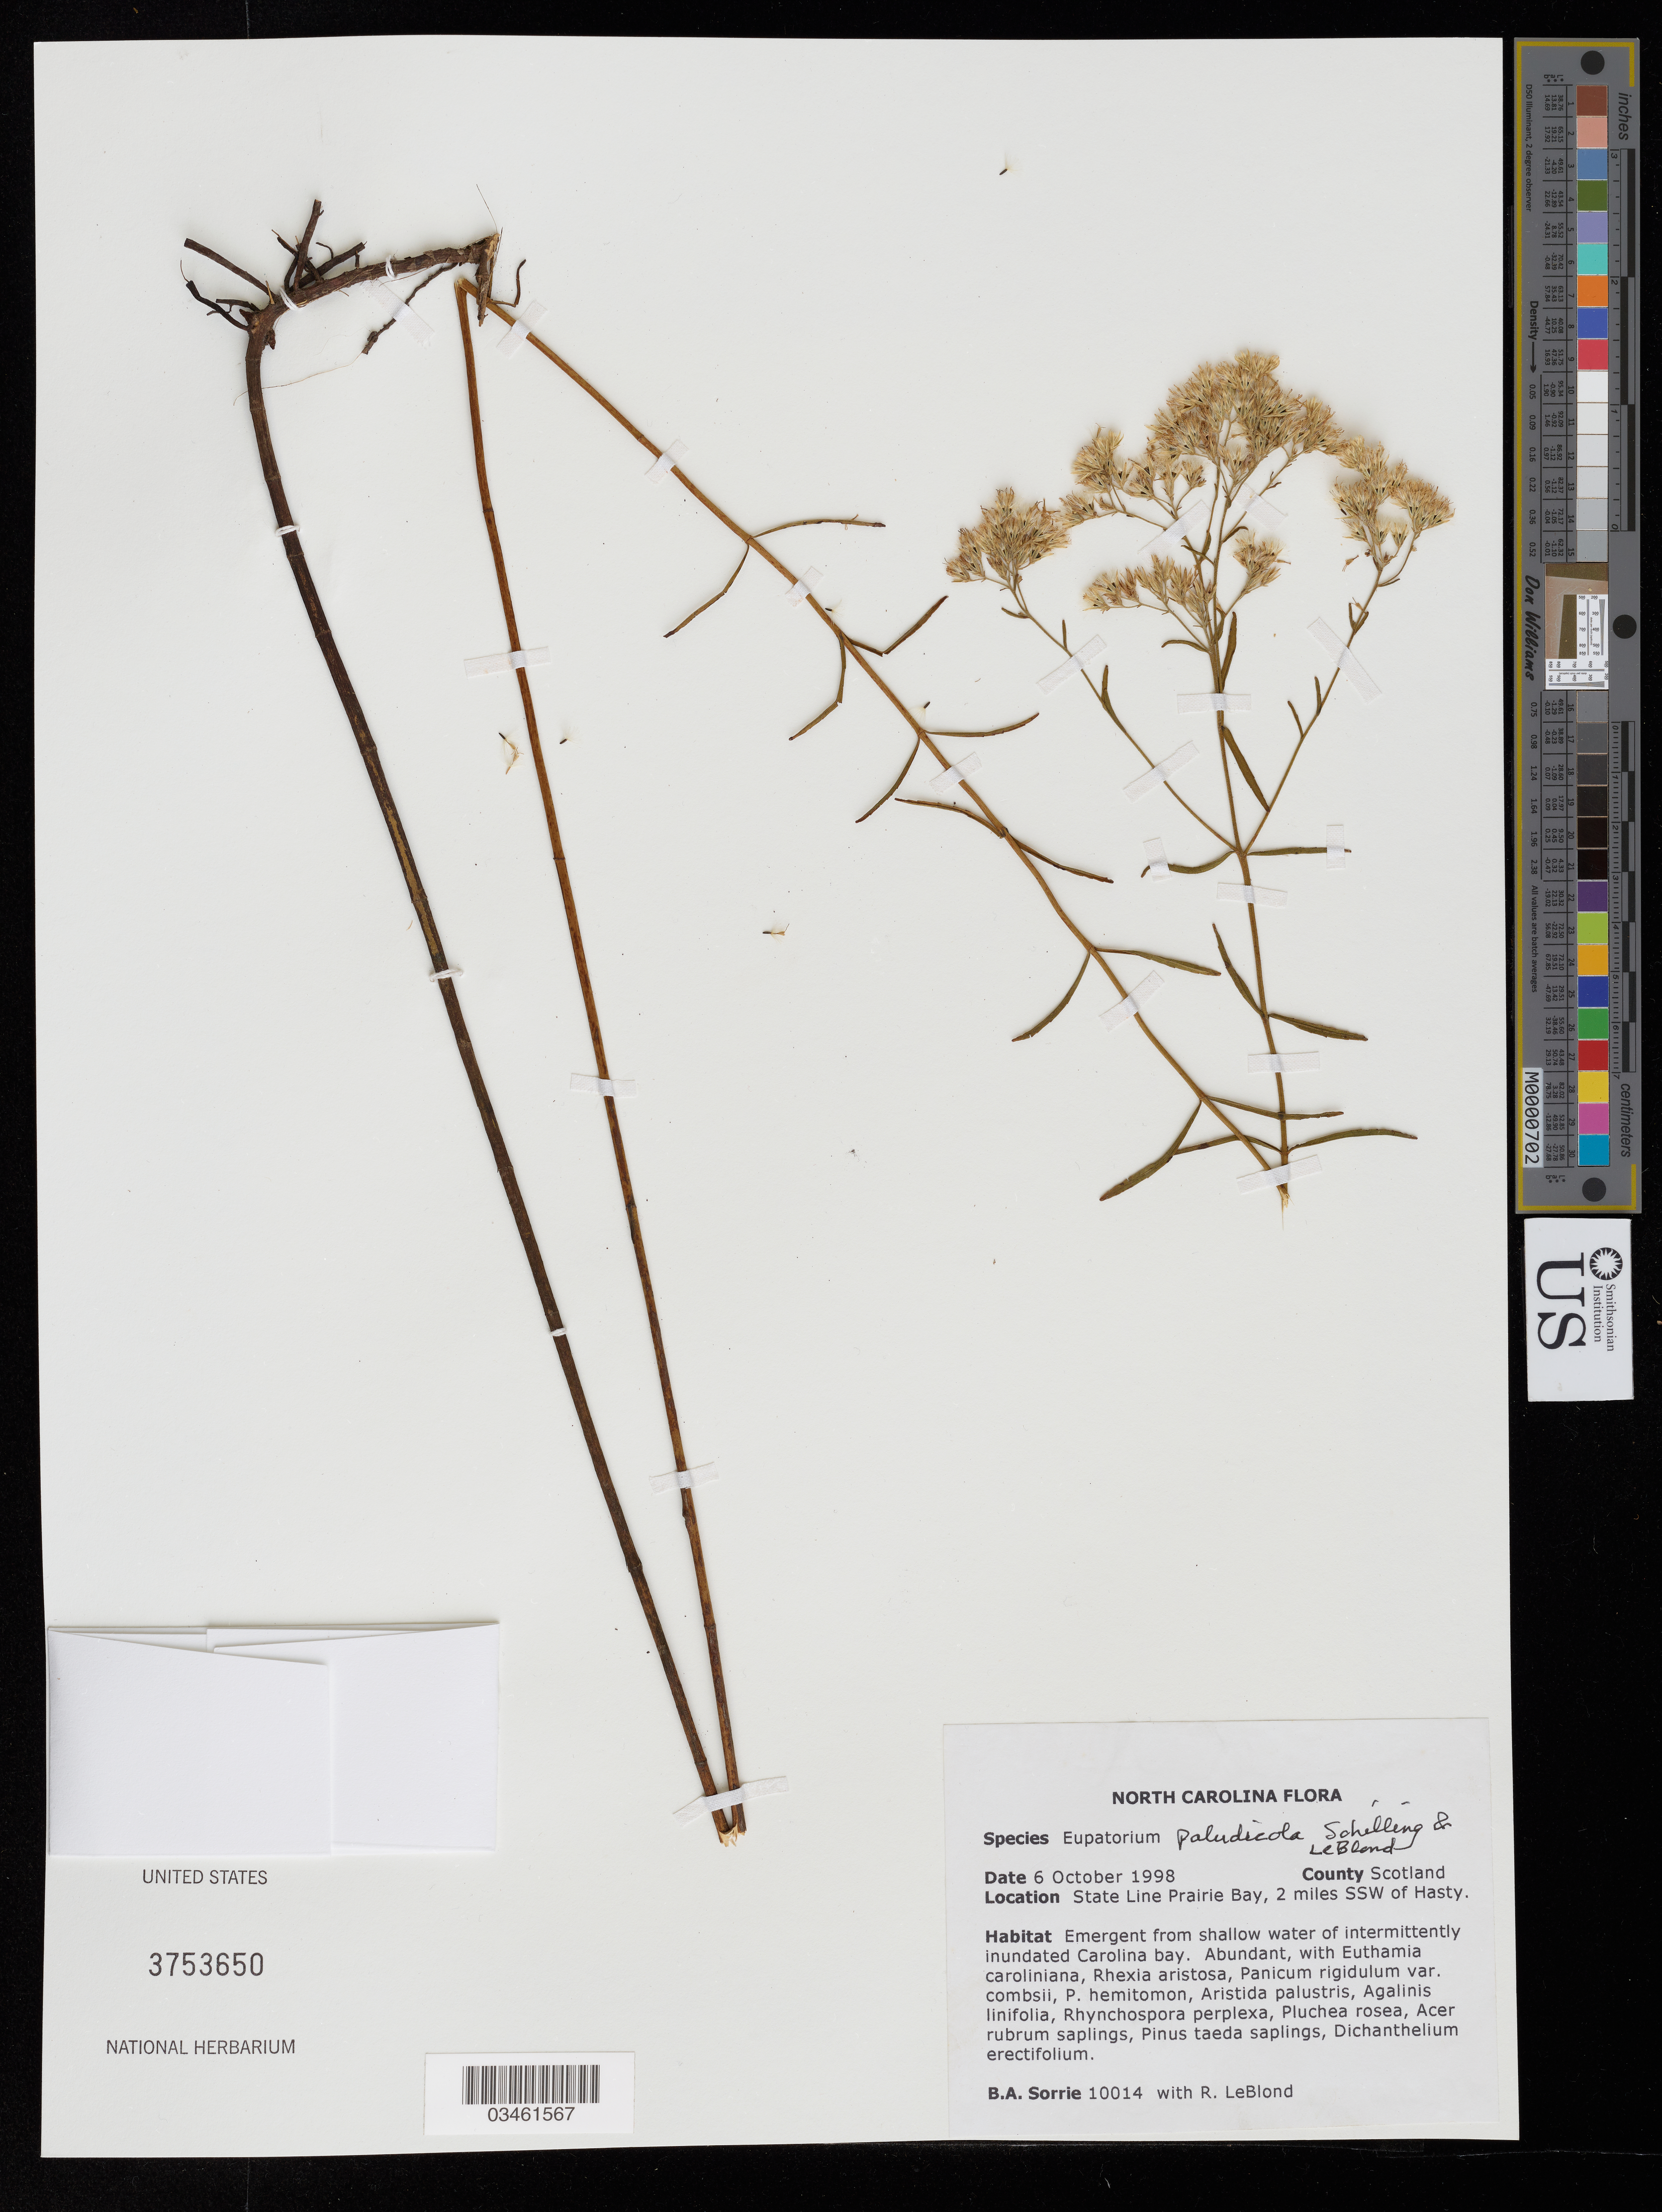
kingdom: Plantae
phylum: Tracheophyta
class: Magnoliopsida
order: Asterales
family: Asteraceae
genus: Eupatorium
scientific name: Eupatorium paludicola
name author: E.E. Schill. & LeBlond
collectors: B. Sorrie & R. J. LeBlond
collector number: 10014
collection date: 1998-10-06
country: United States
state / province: North Carolina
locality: County Scotland. State Line Prairie Bay, 2 miles SSW of Hasty.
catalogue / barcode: US 3753650